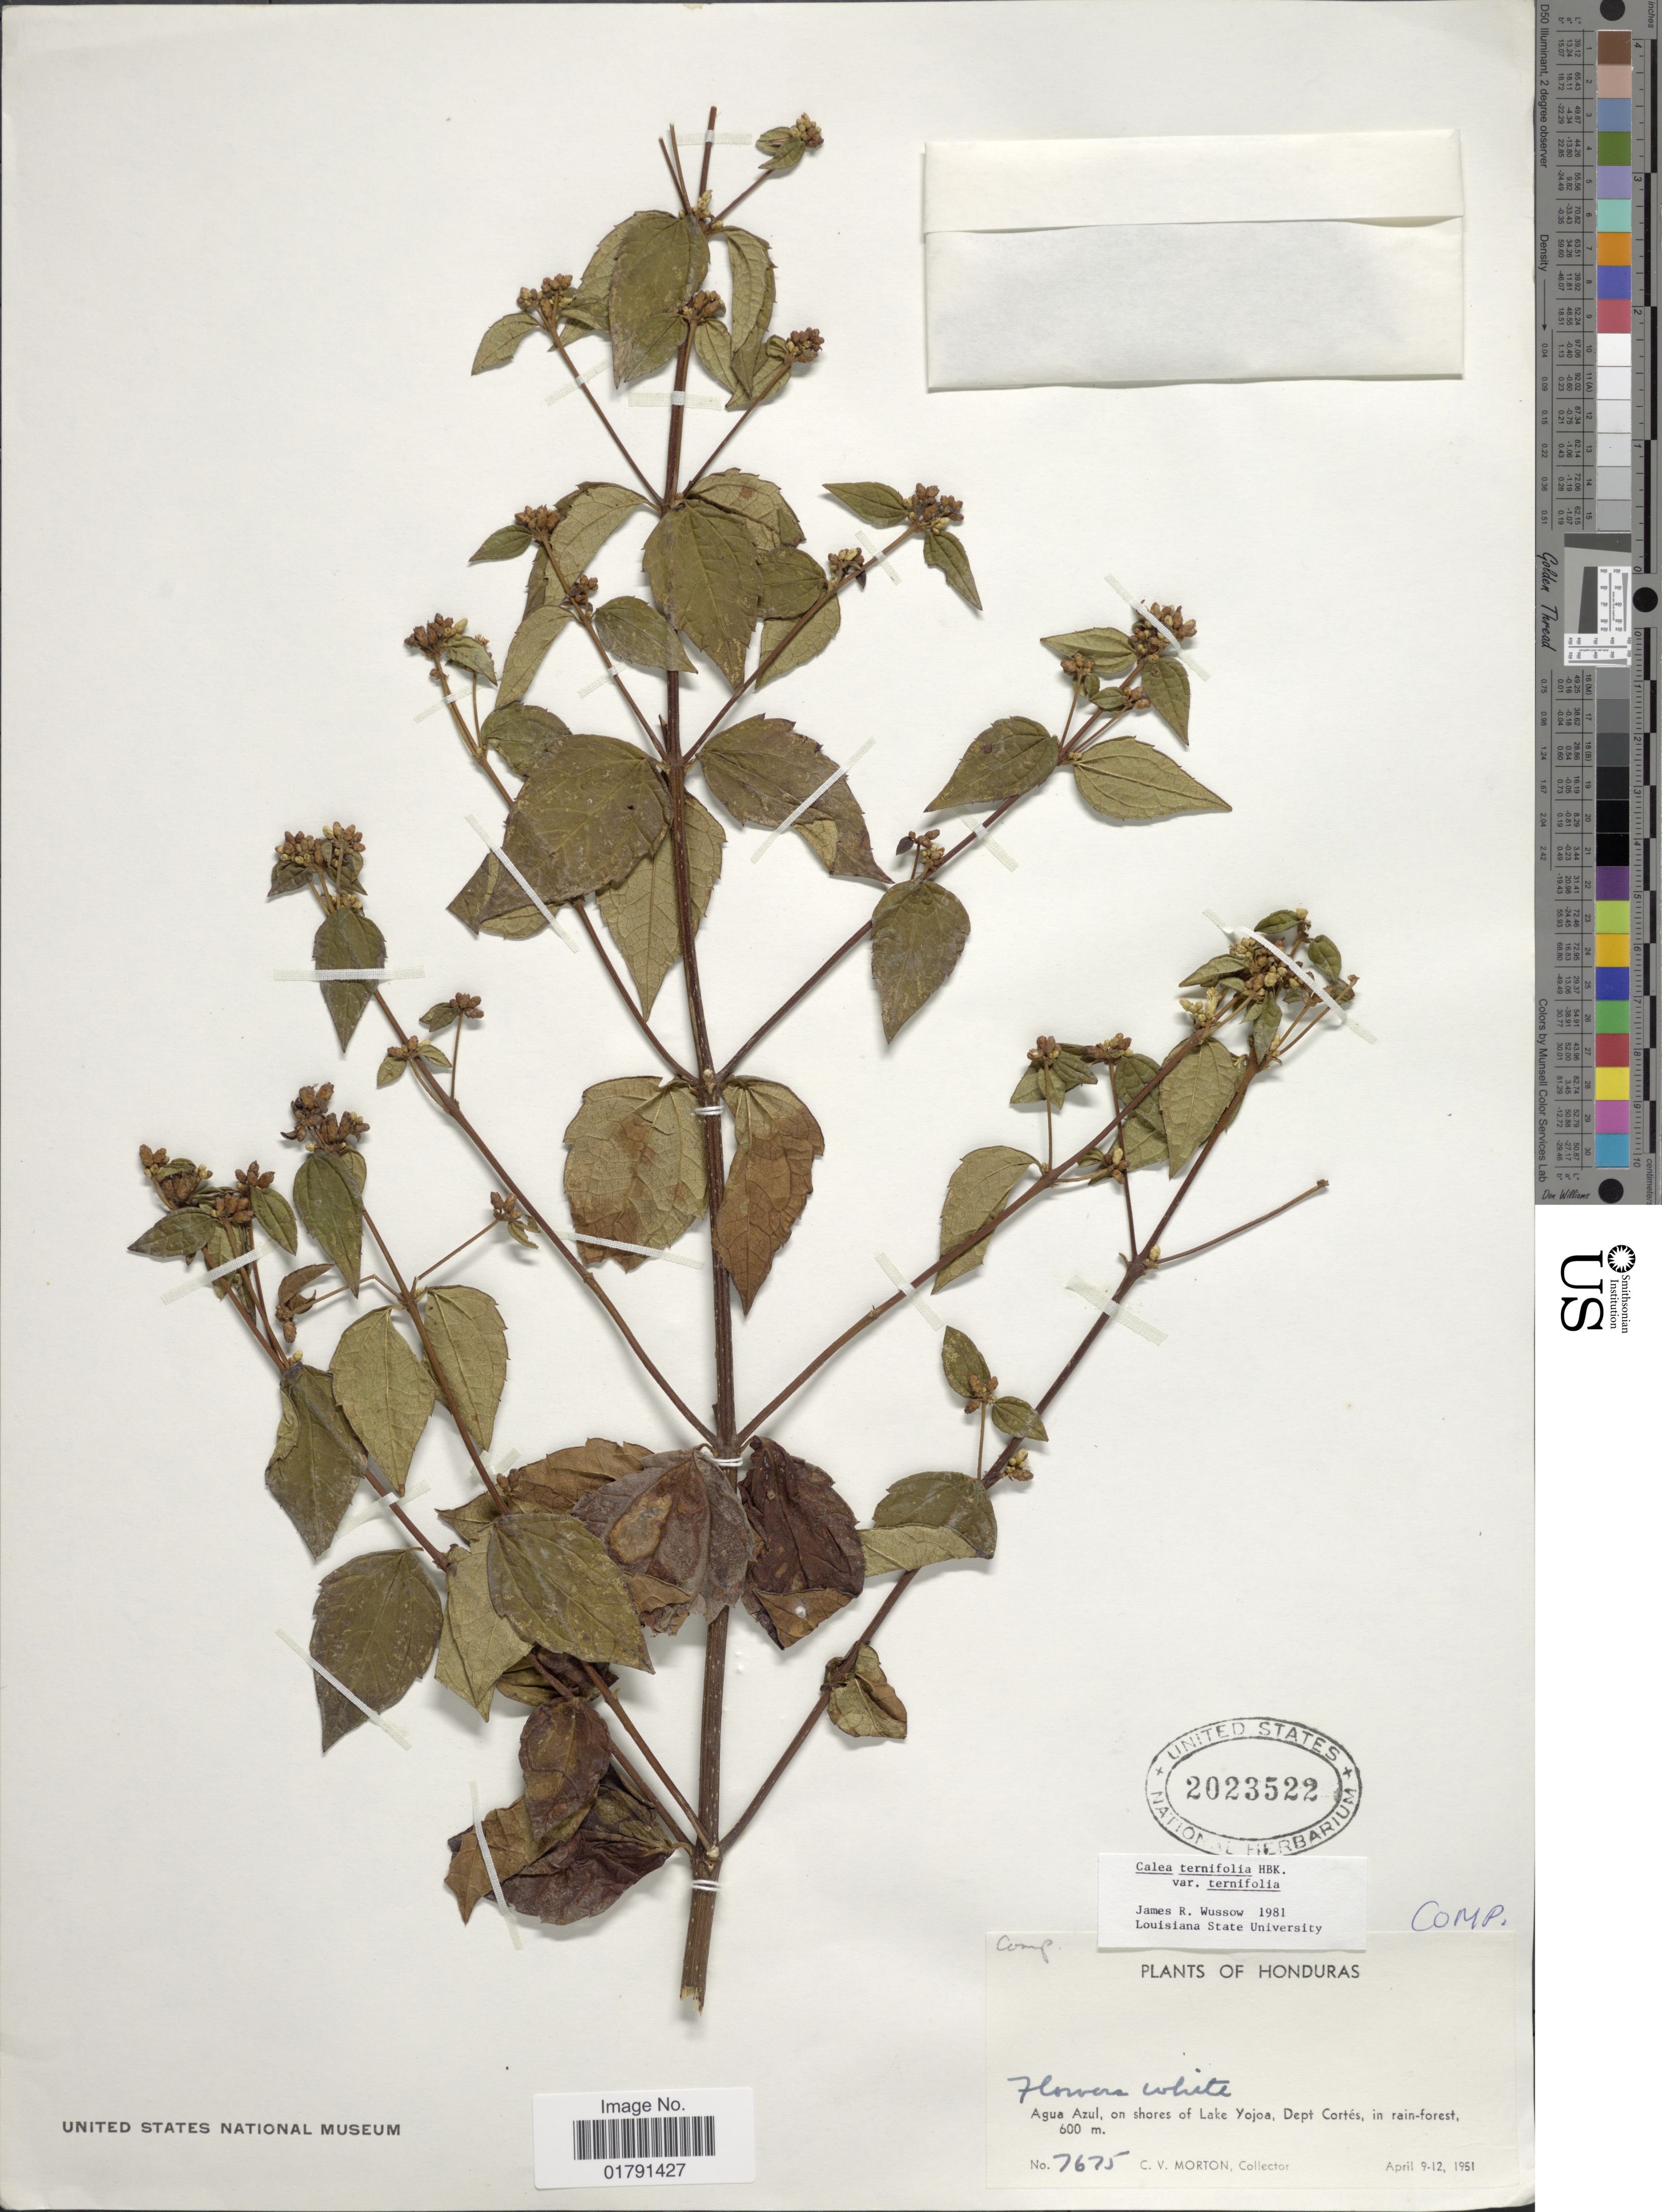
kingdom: Plantae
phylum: Tracheophyta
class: Magnoliopsida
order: Asterales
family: Asteraceae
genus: Calea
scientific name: Calea ternifolia var. ternifolia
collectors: C. V. Morton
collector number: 7675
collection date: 1951-04-09/1951-04-12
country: Honduras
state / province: Cortés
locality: Agua Azul, on shores of Lake Yojoa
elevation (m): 600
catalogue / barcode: US 2023522